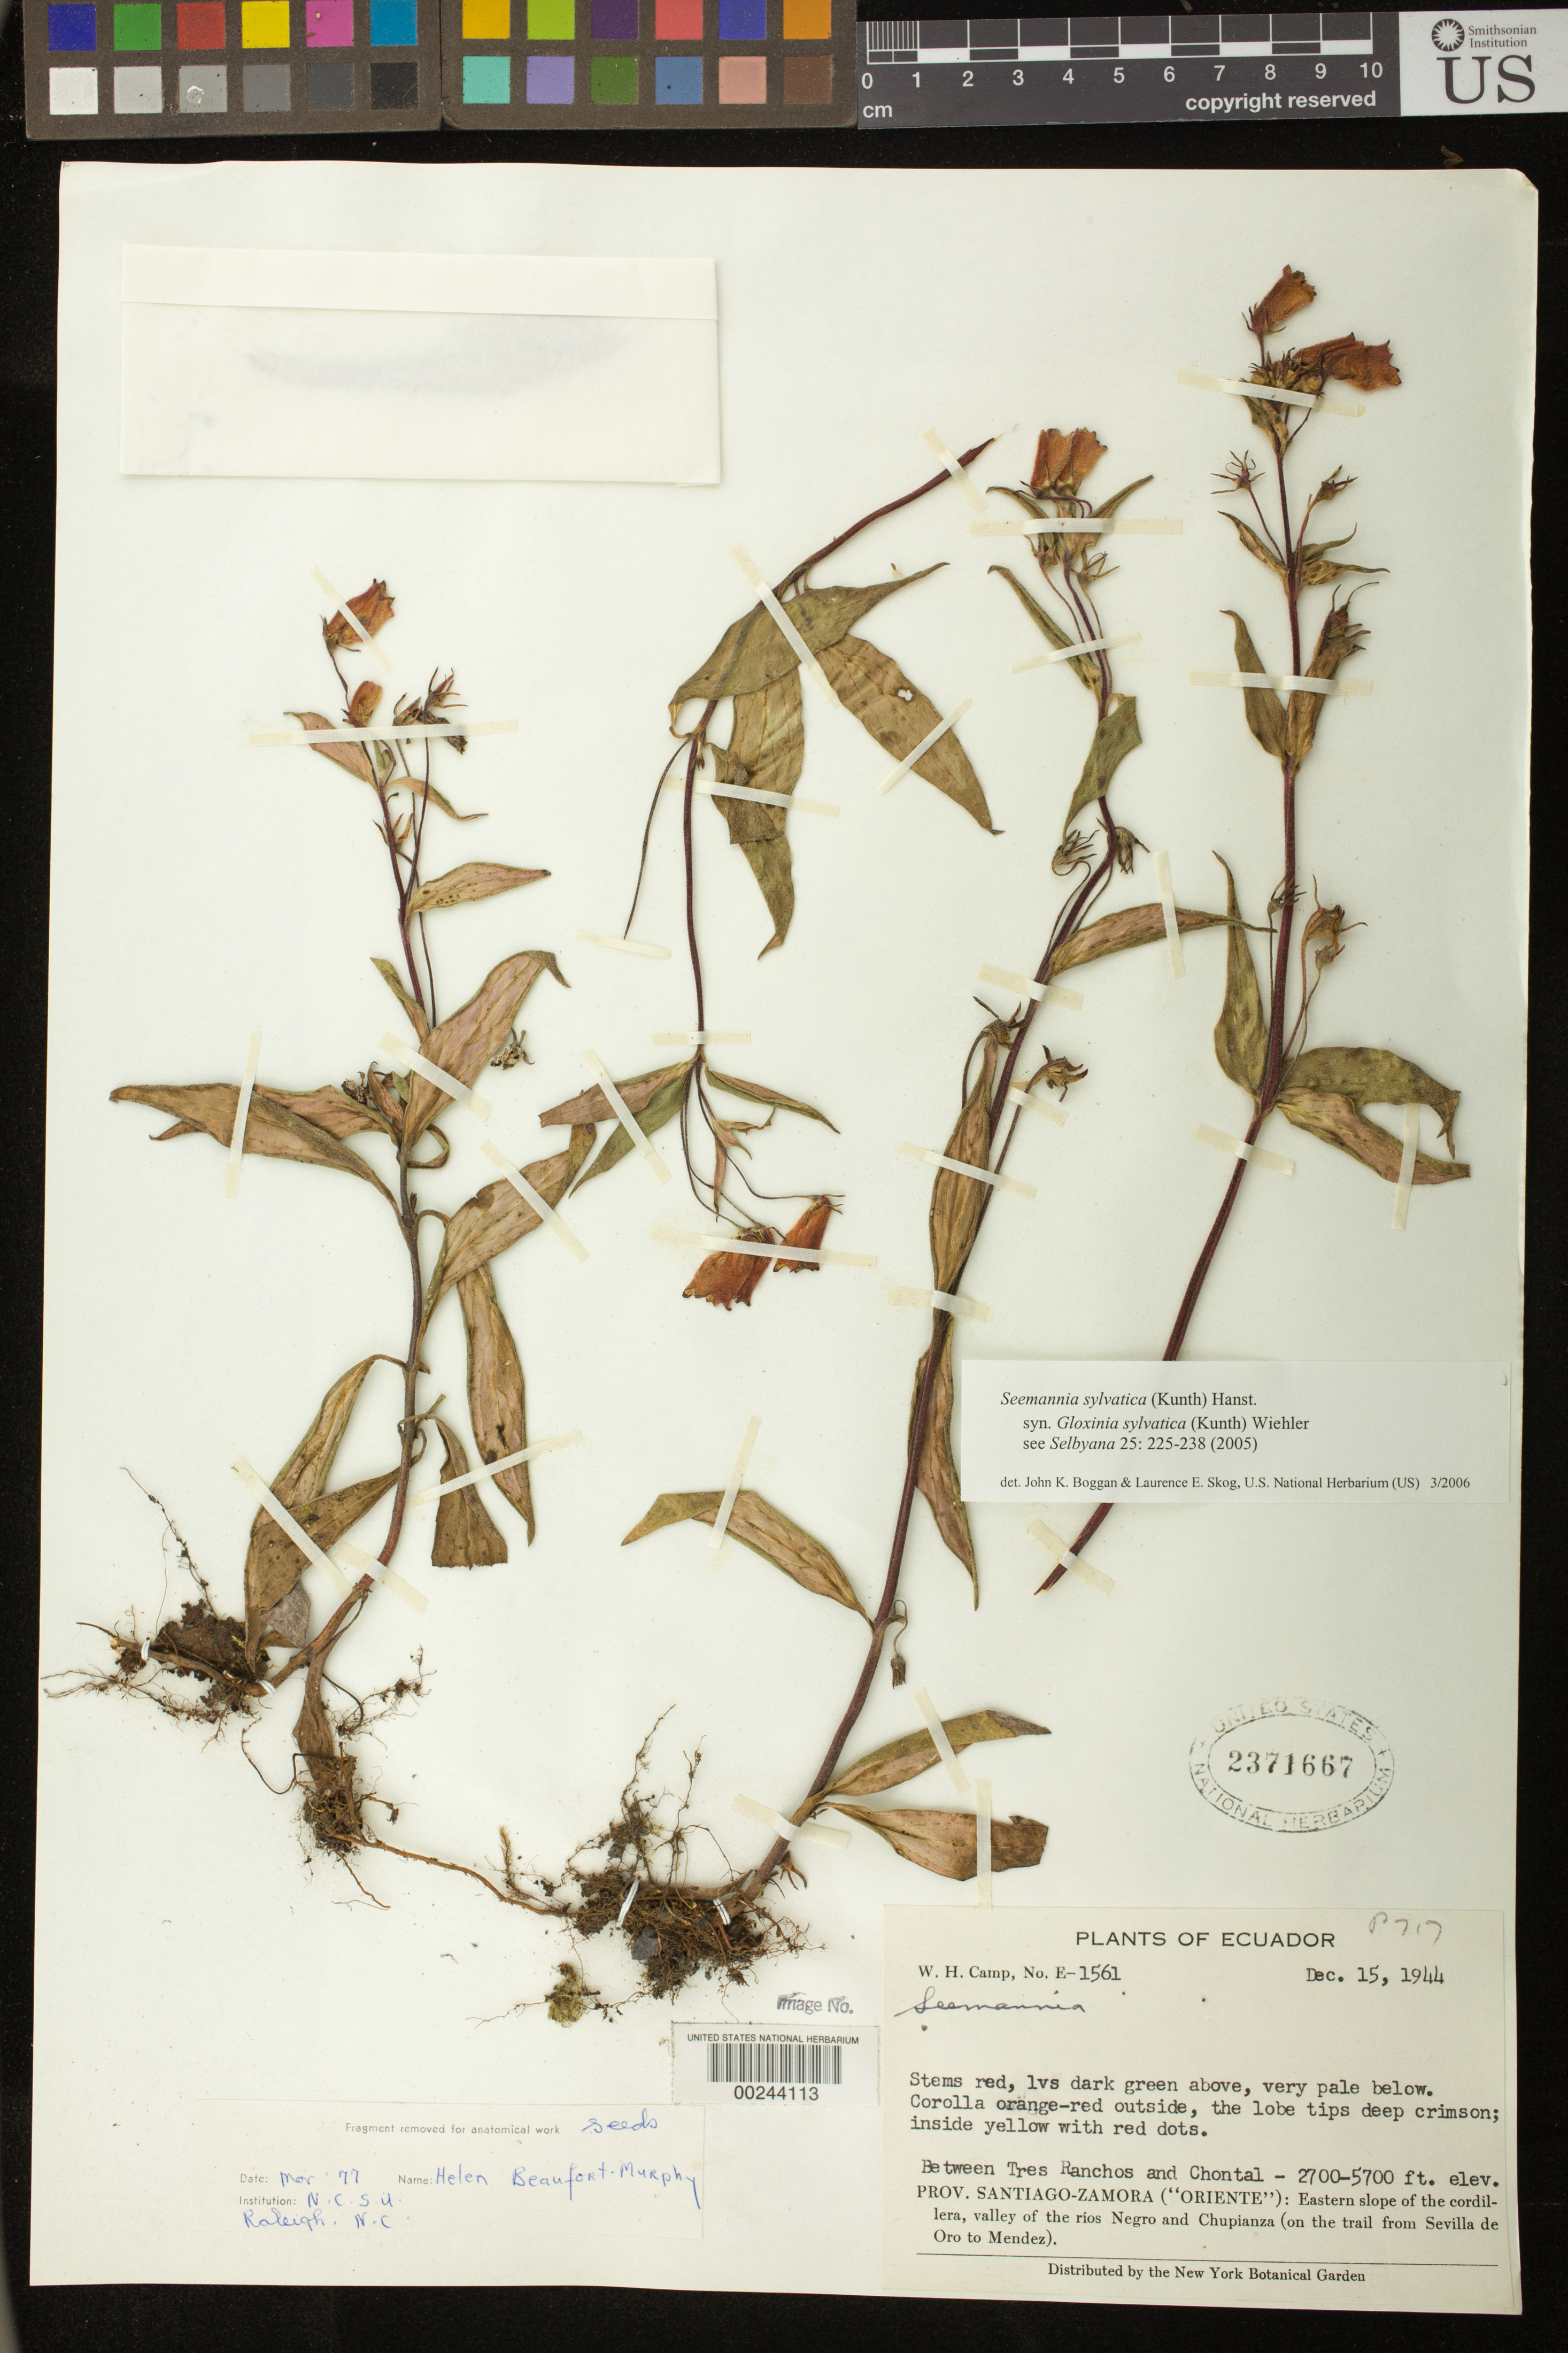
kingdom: Plantae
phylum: Tracheophyta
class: Magnoliopsida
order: Lamiales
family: Gesneriaceae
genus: Seemannia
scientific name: Seemannia sylvatica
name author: (Kunth) Hanst.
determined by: Boggan, J. K.; Skog, L. E.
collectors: W. H. Camp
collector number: E- 1561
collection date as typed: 15 Dec 1944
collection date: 1944-12-15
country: Ecuador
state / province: Morona-Santiago / Zamora-Chinchipe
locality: ("Oriente"), eastern slope of cordillera, valley of the rios Negro and Chupianza (on the trail from Sevilla de Oro to Mendez); between Très Ranchos and Chontal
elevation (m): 823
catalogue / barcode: US 2371667